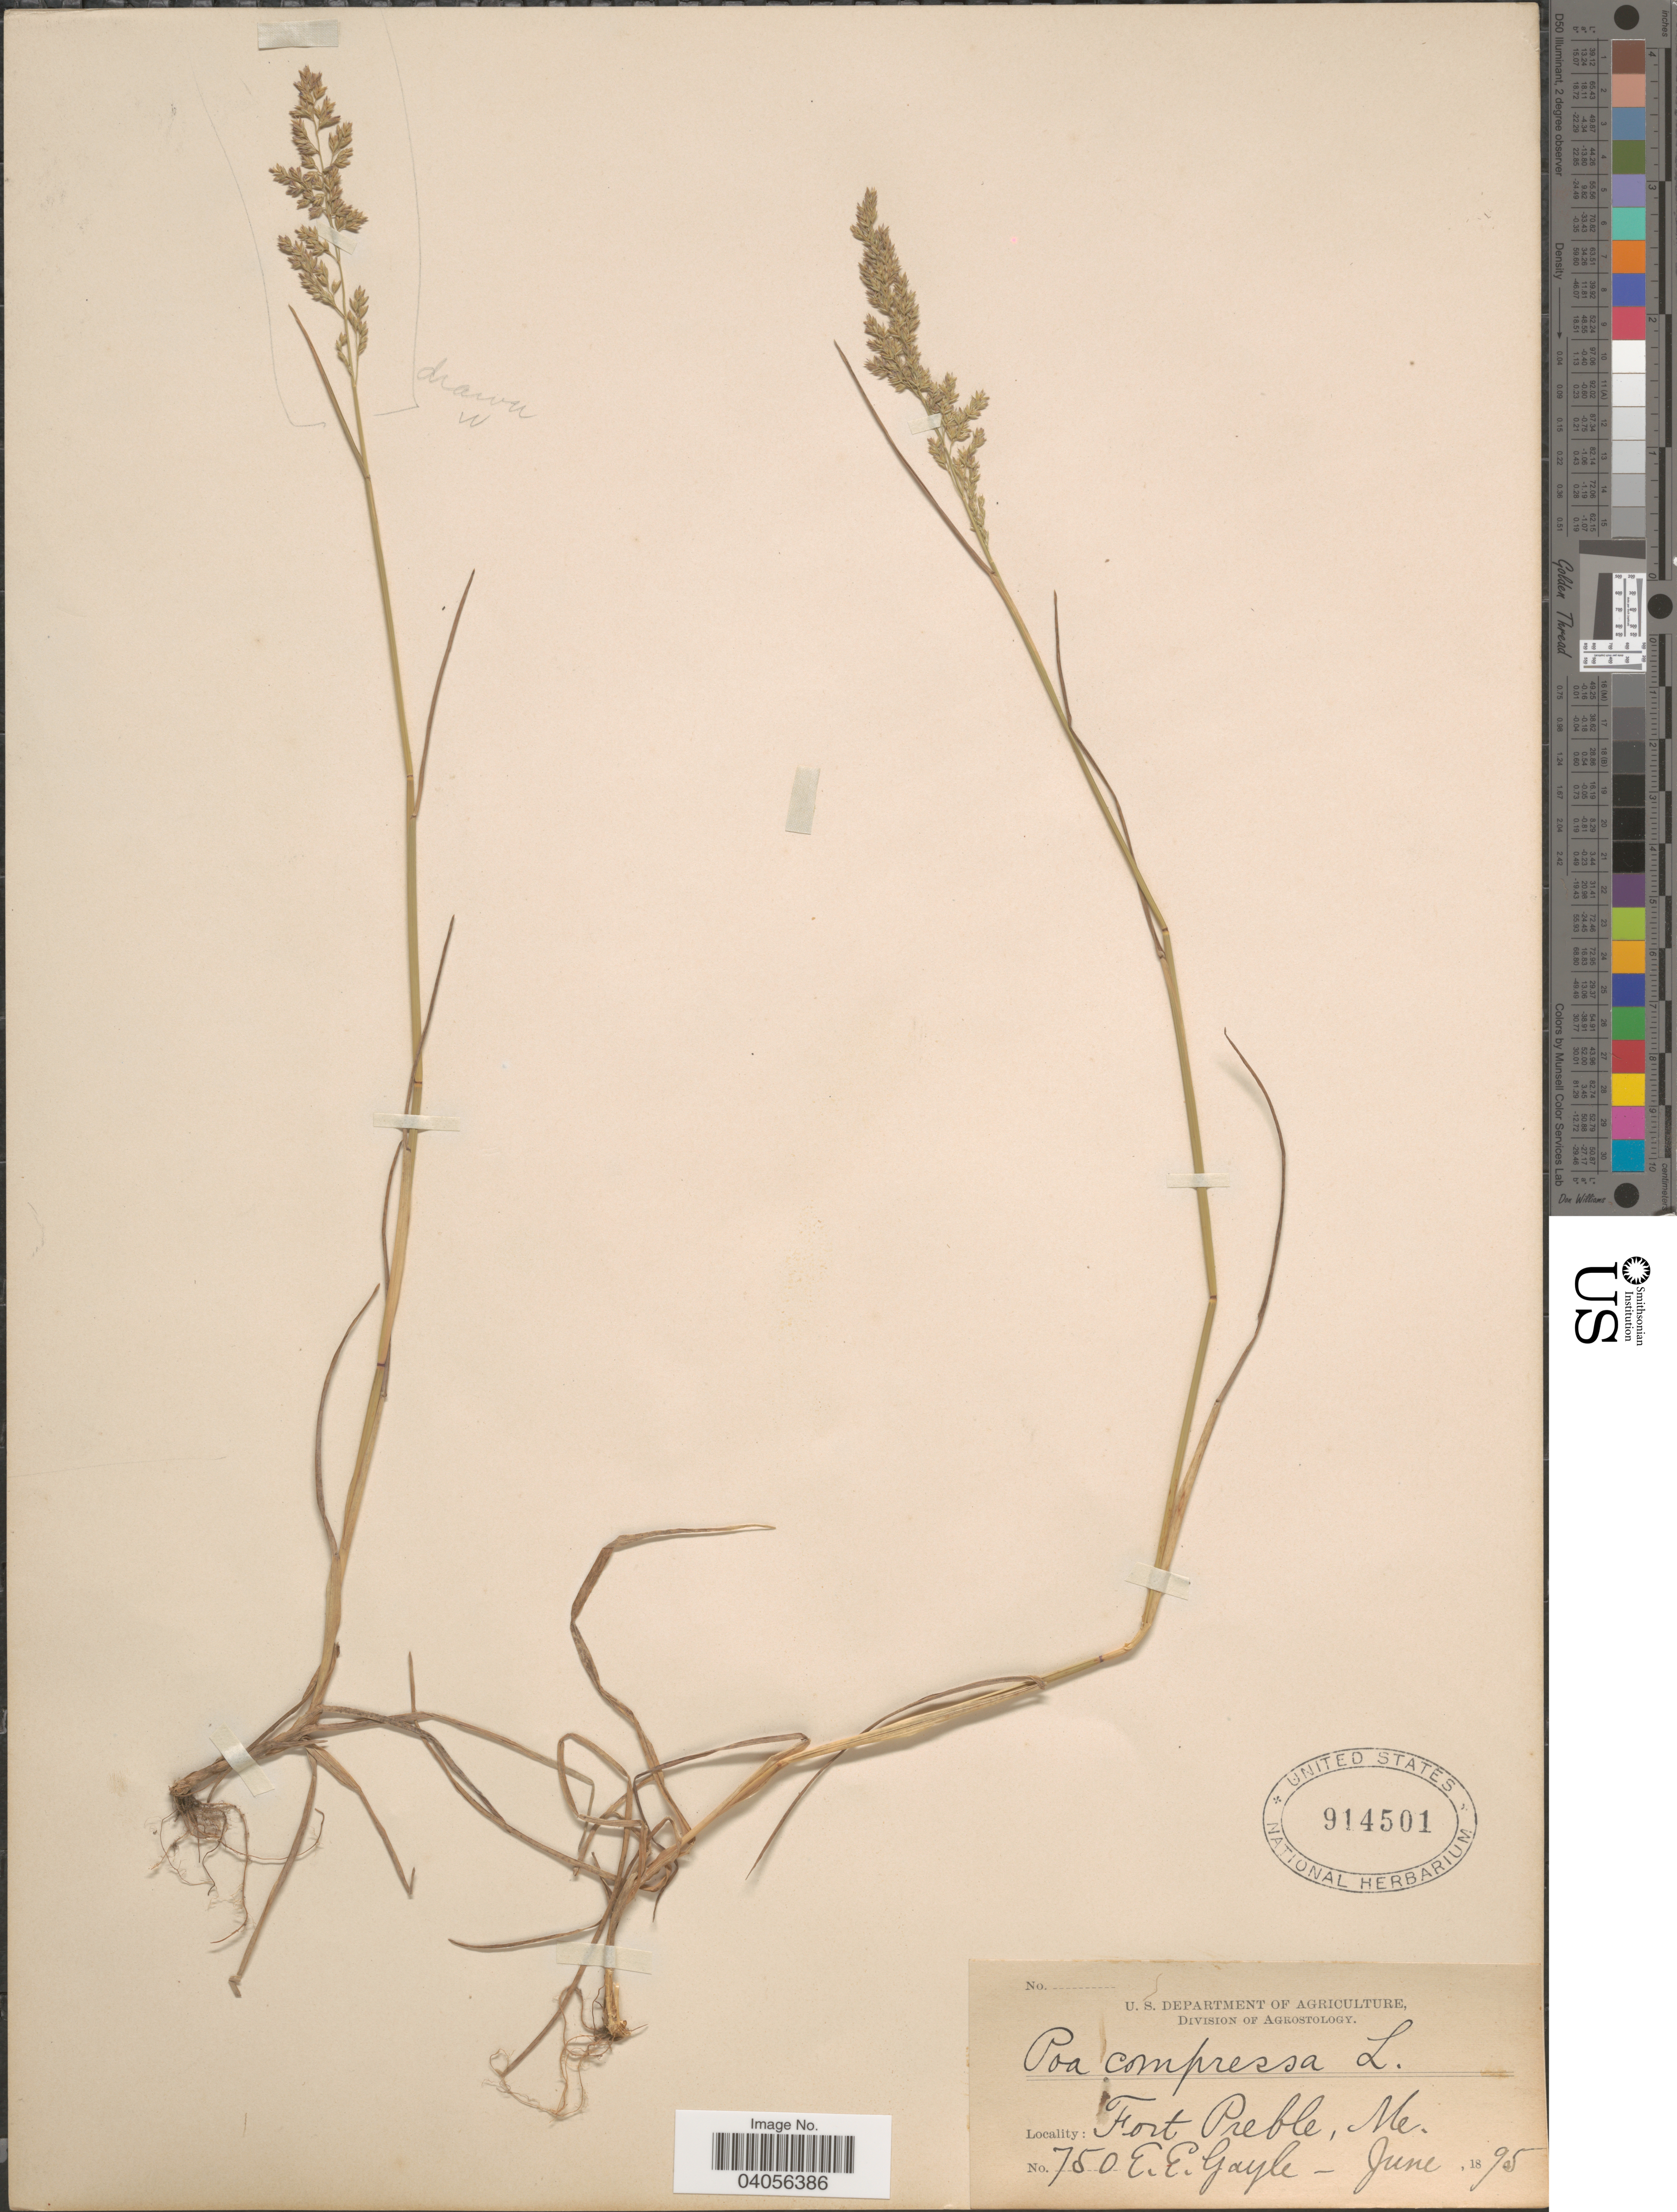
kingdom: Plantae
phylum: Tracheophyta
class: Liliopsida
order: Poales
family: Poaceae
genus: Poa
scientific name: Poa compressa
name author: L.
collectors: E. Gayle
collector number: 750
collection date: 1895-06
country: United States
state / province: Maine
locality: Fort Preble.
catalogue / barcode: US 914501